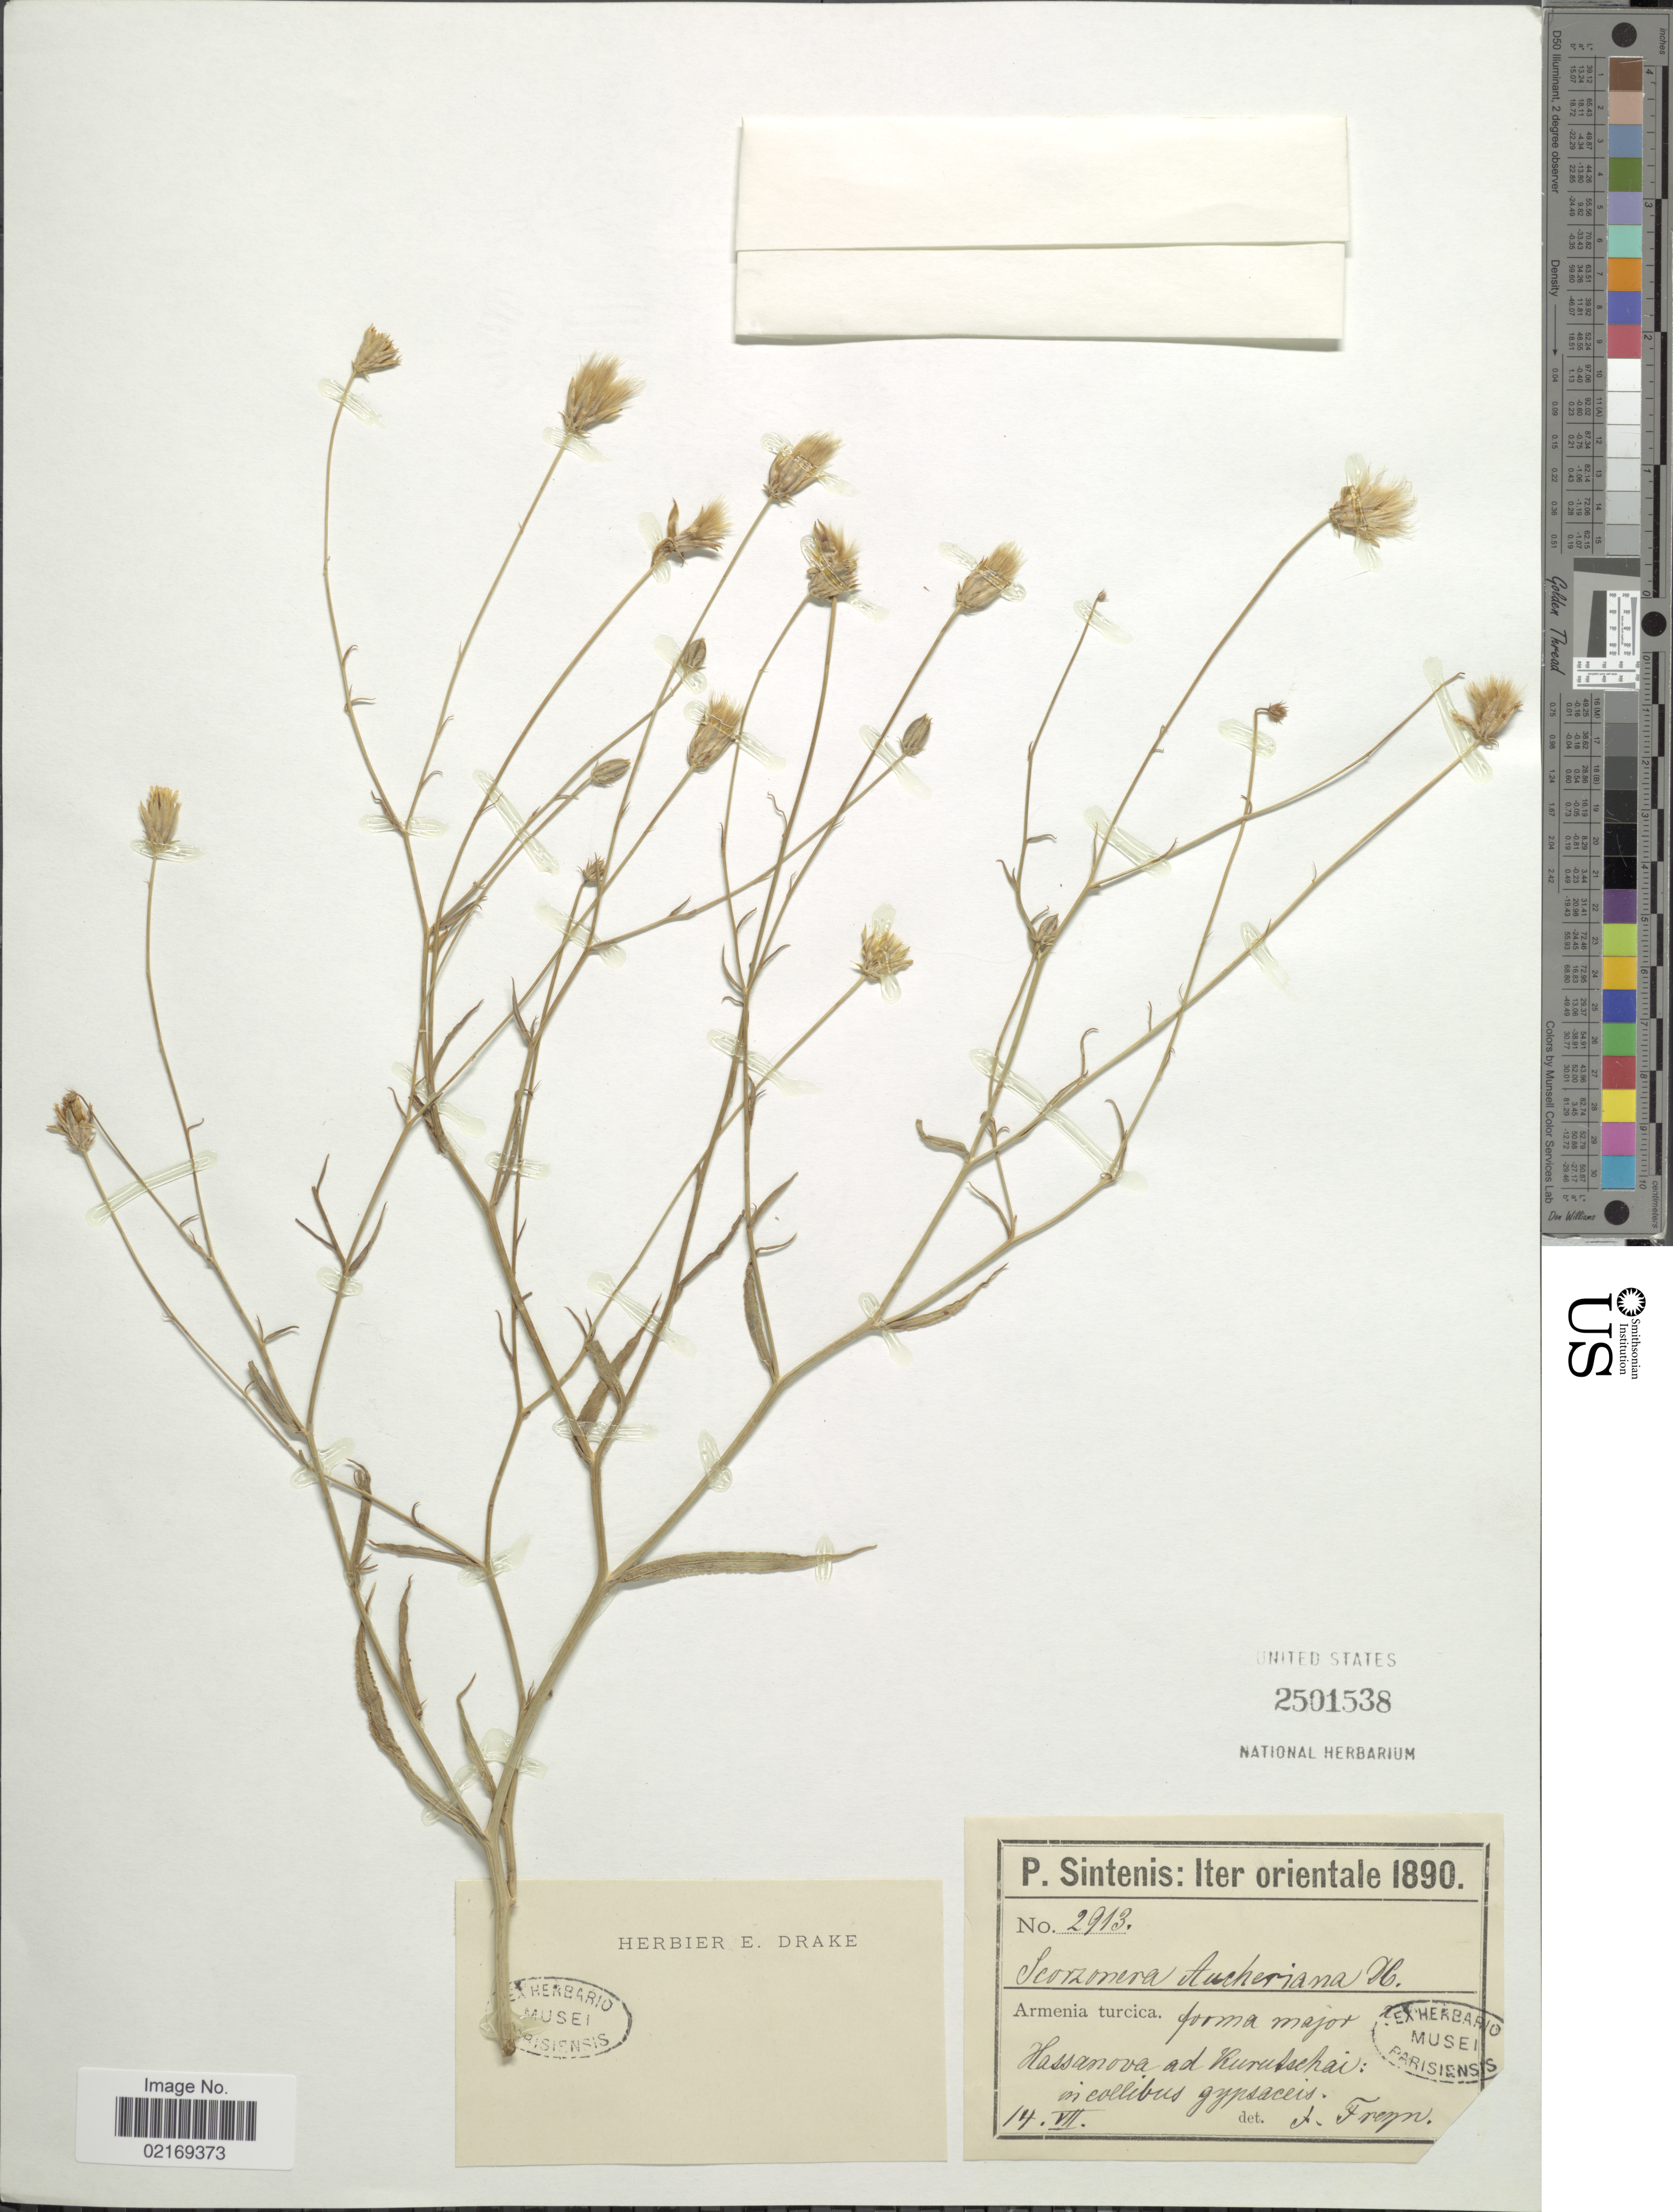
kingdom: Plantae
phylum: Tracheophyta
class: Magnoliopsida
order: Asterales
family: Asteraceae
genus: Scorzonera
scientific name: Scorzonera aucheriana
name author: DC.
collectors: P. Sintenis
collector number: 2913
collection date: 1890-07-14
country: Turkey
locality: Iter orientale, Armenia turcica, forma major, Hassanova ad Kurutschai: in collibus gypsaceis.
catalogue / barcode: US 2501538